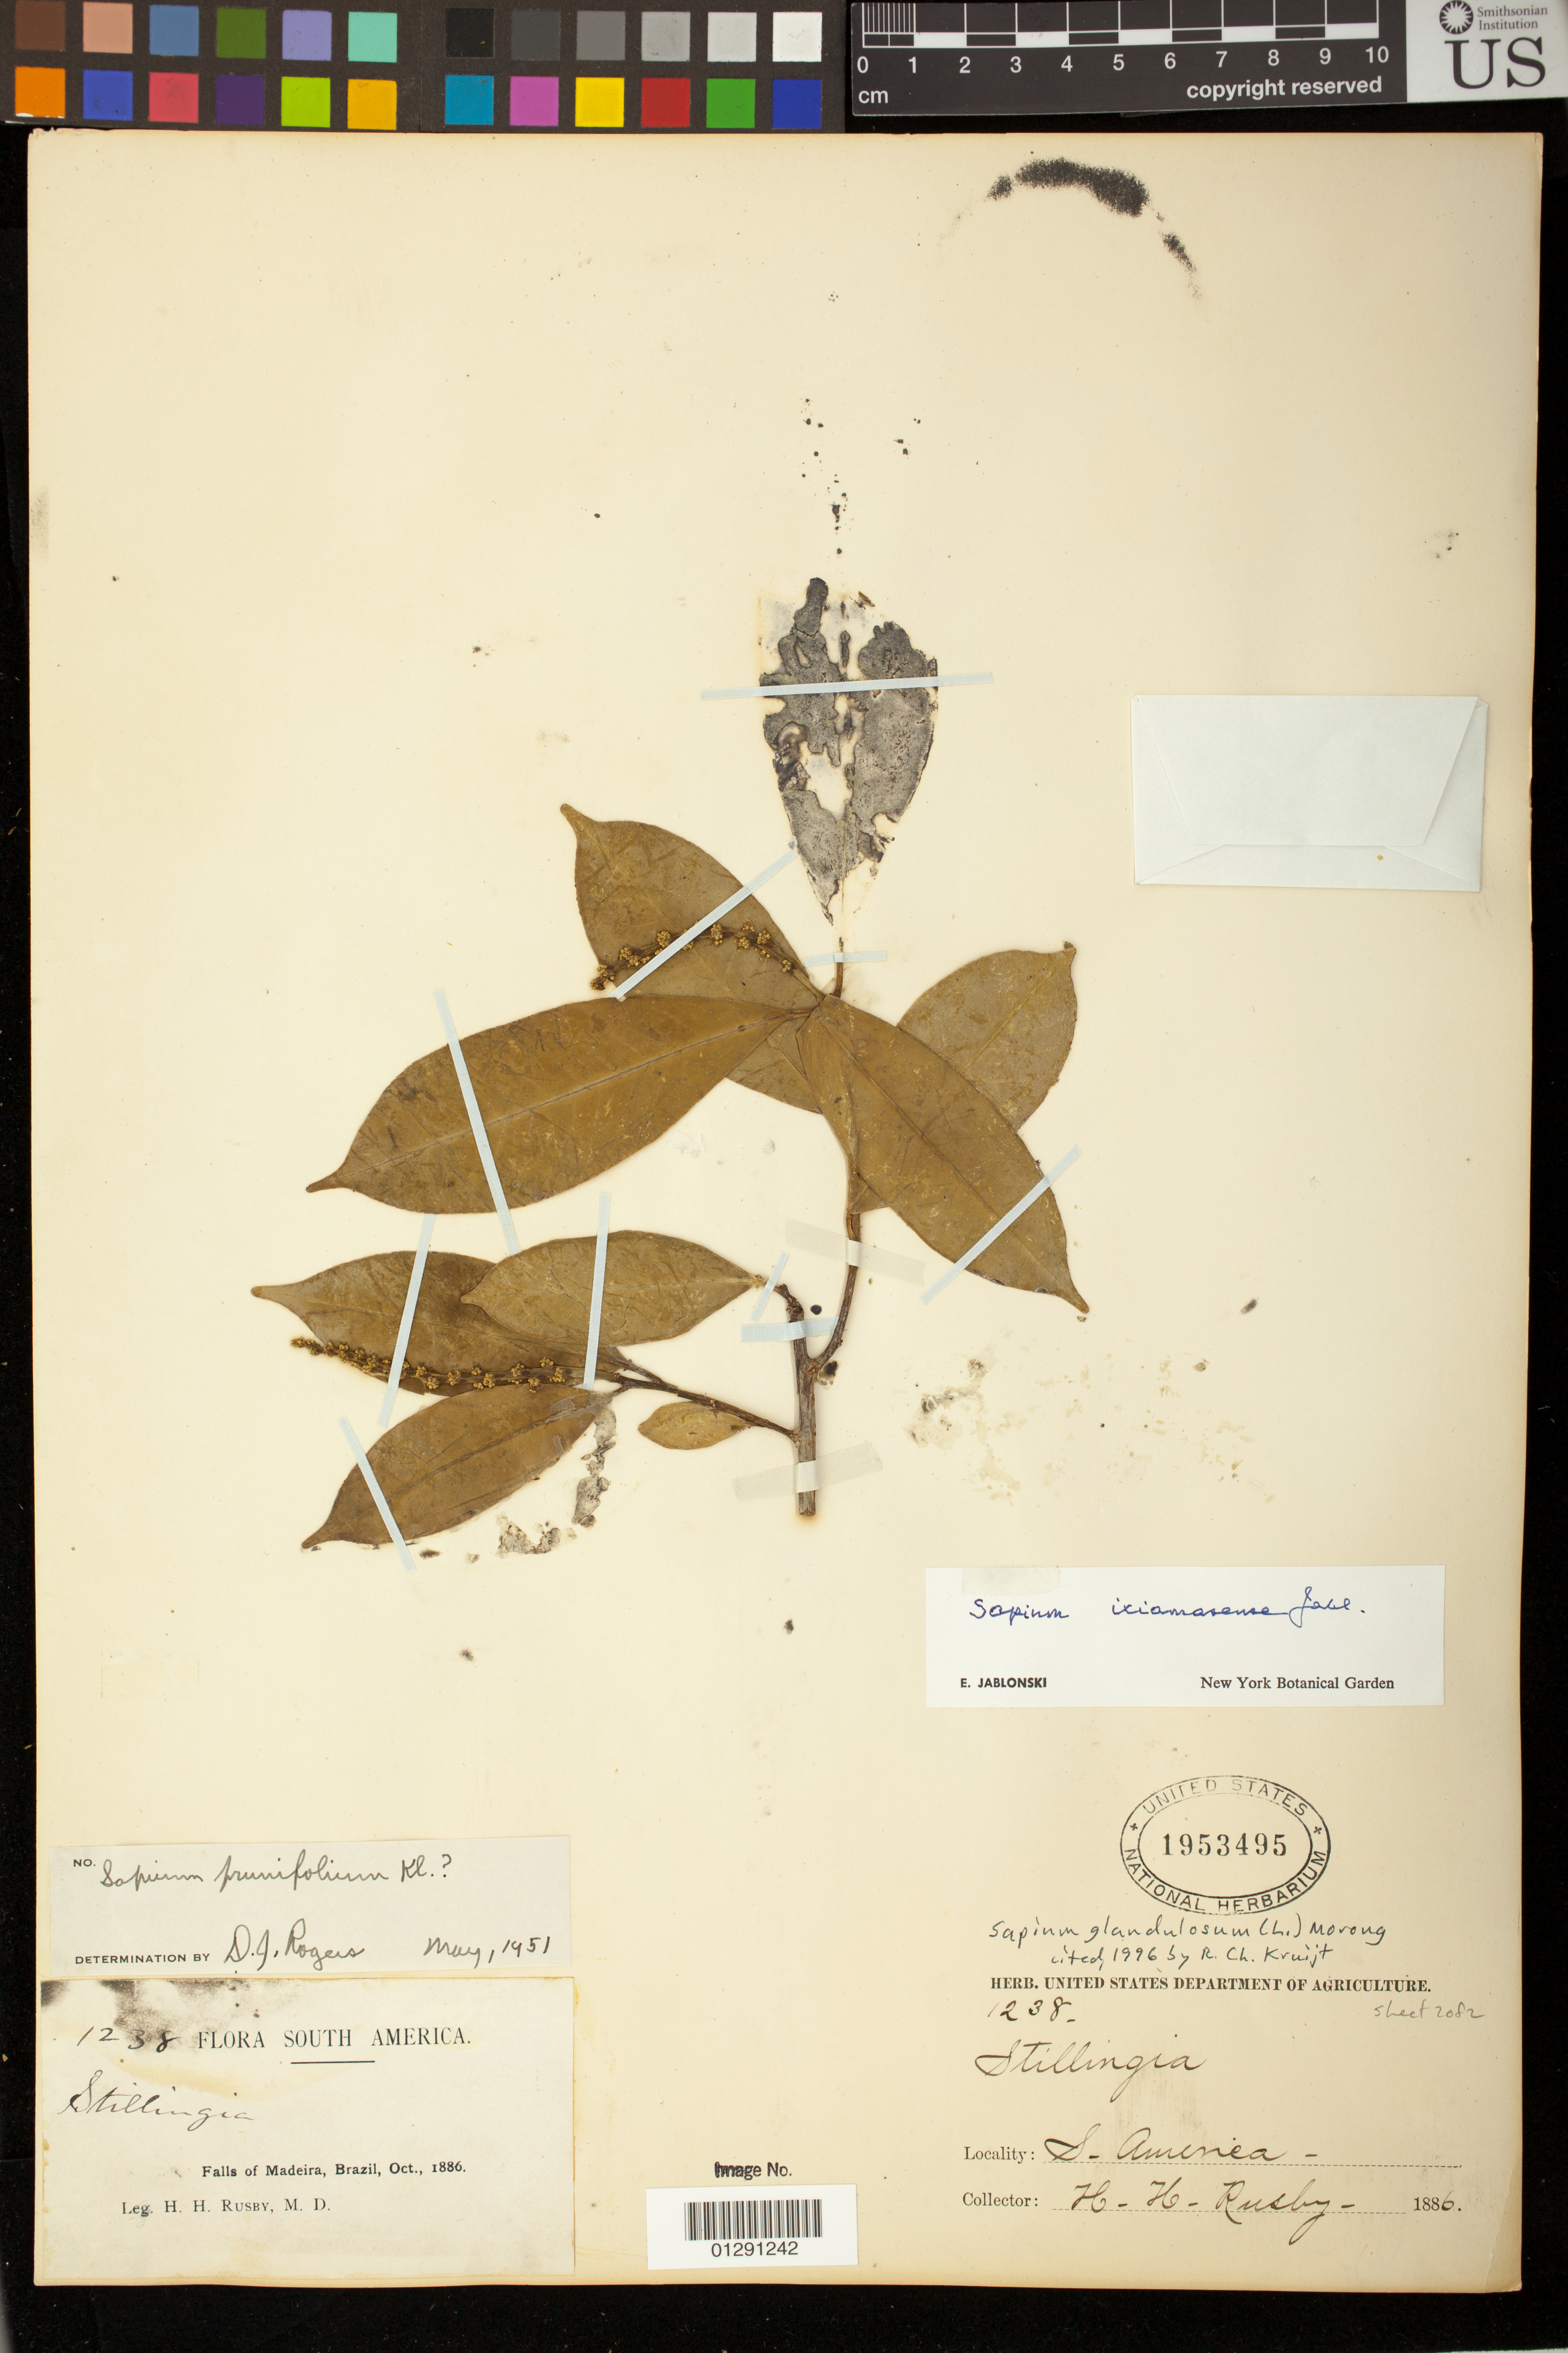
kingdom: Plantae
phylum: Tracheophyta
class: Magnoliopsida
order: Malpighiales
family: Euphorbiaceae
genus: Sapium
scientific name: Sapium glandulatum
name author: (Vell.) Pax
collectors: H. H. Rusby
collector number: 1238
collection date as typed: Oct 1886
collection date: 1886-10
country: Brazil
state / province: Rondônia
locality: Falls of Madeira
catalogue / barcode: US 1953495